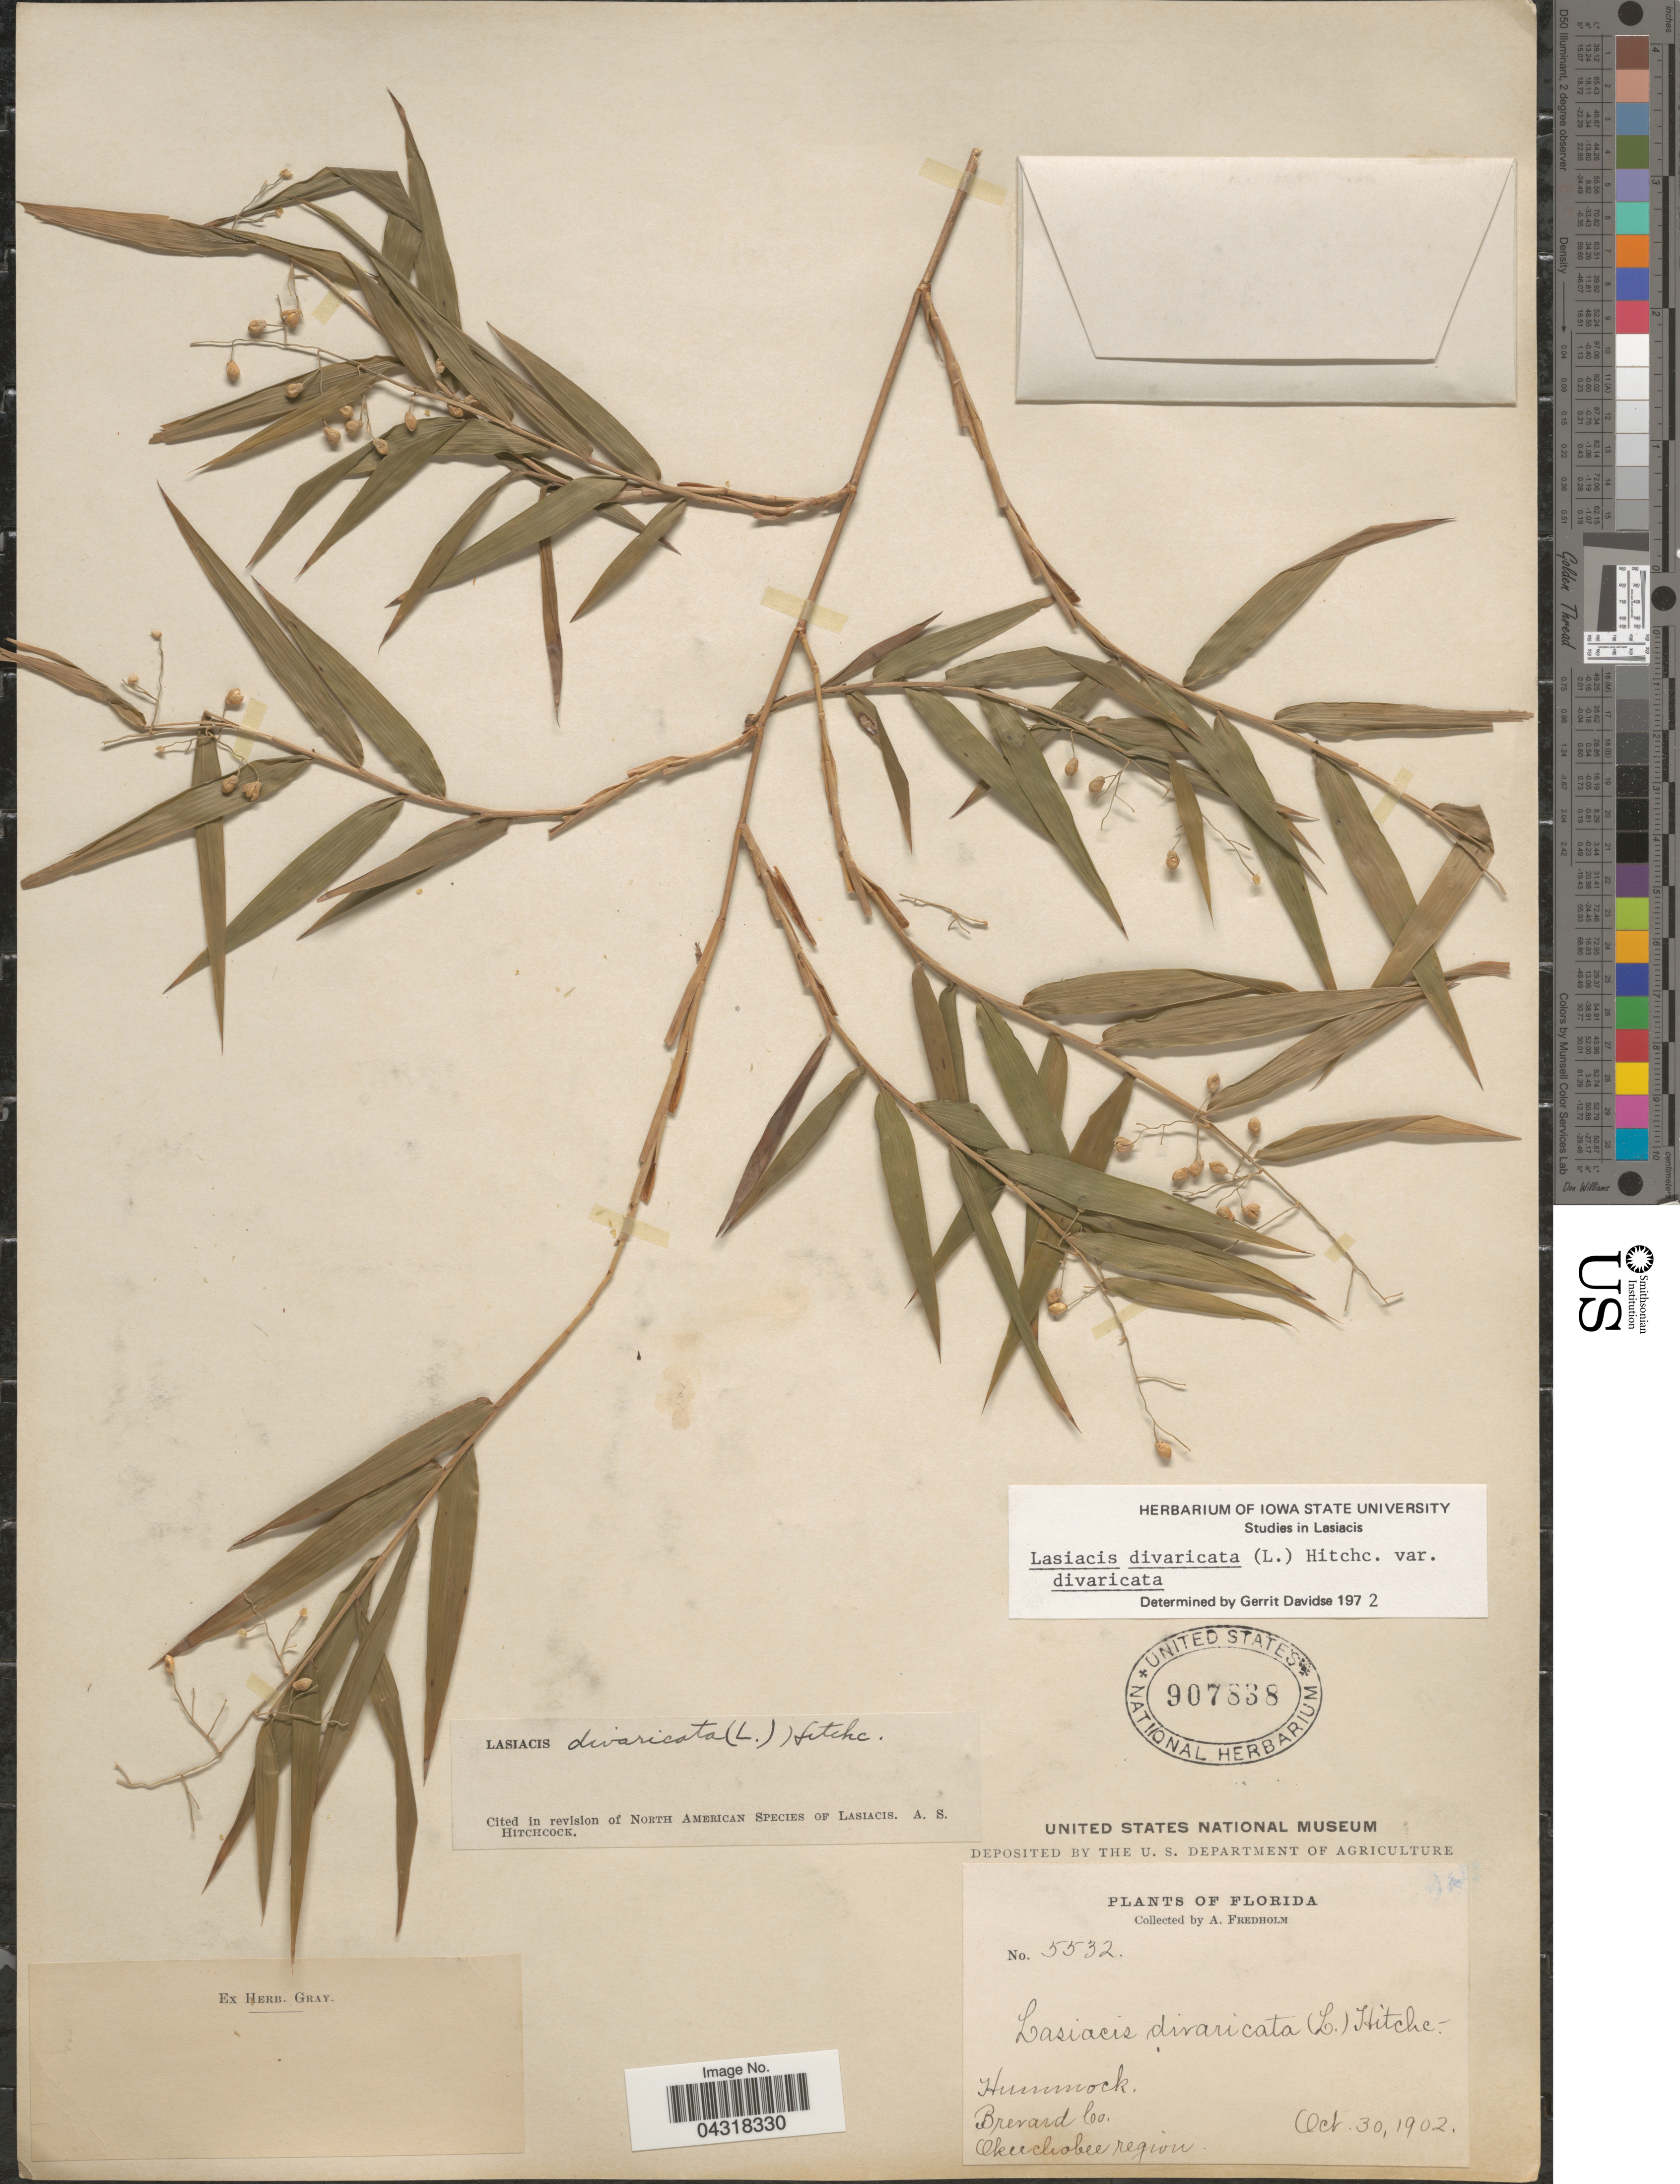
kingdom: Plantae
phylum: Tracheophyta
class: Liliopsida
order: Poales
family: Poaceae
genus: Lasiacis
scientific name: Lasiacis divaricata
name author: (L.) Hitchc.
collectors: A. Fredholm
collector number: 5532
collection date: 1902-10-30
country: United States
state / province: Florida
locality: Hummock. Brevard Co. Okeechobee region.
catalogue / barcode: US 907838